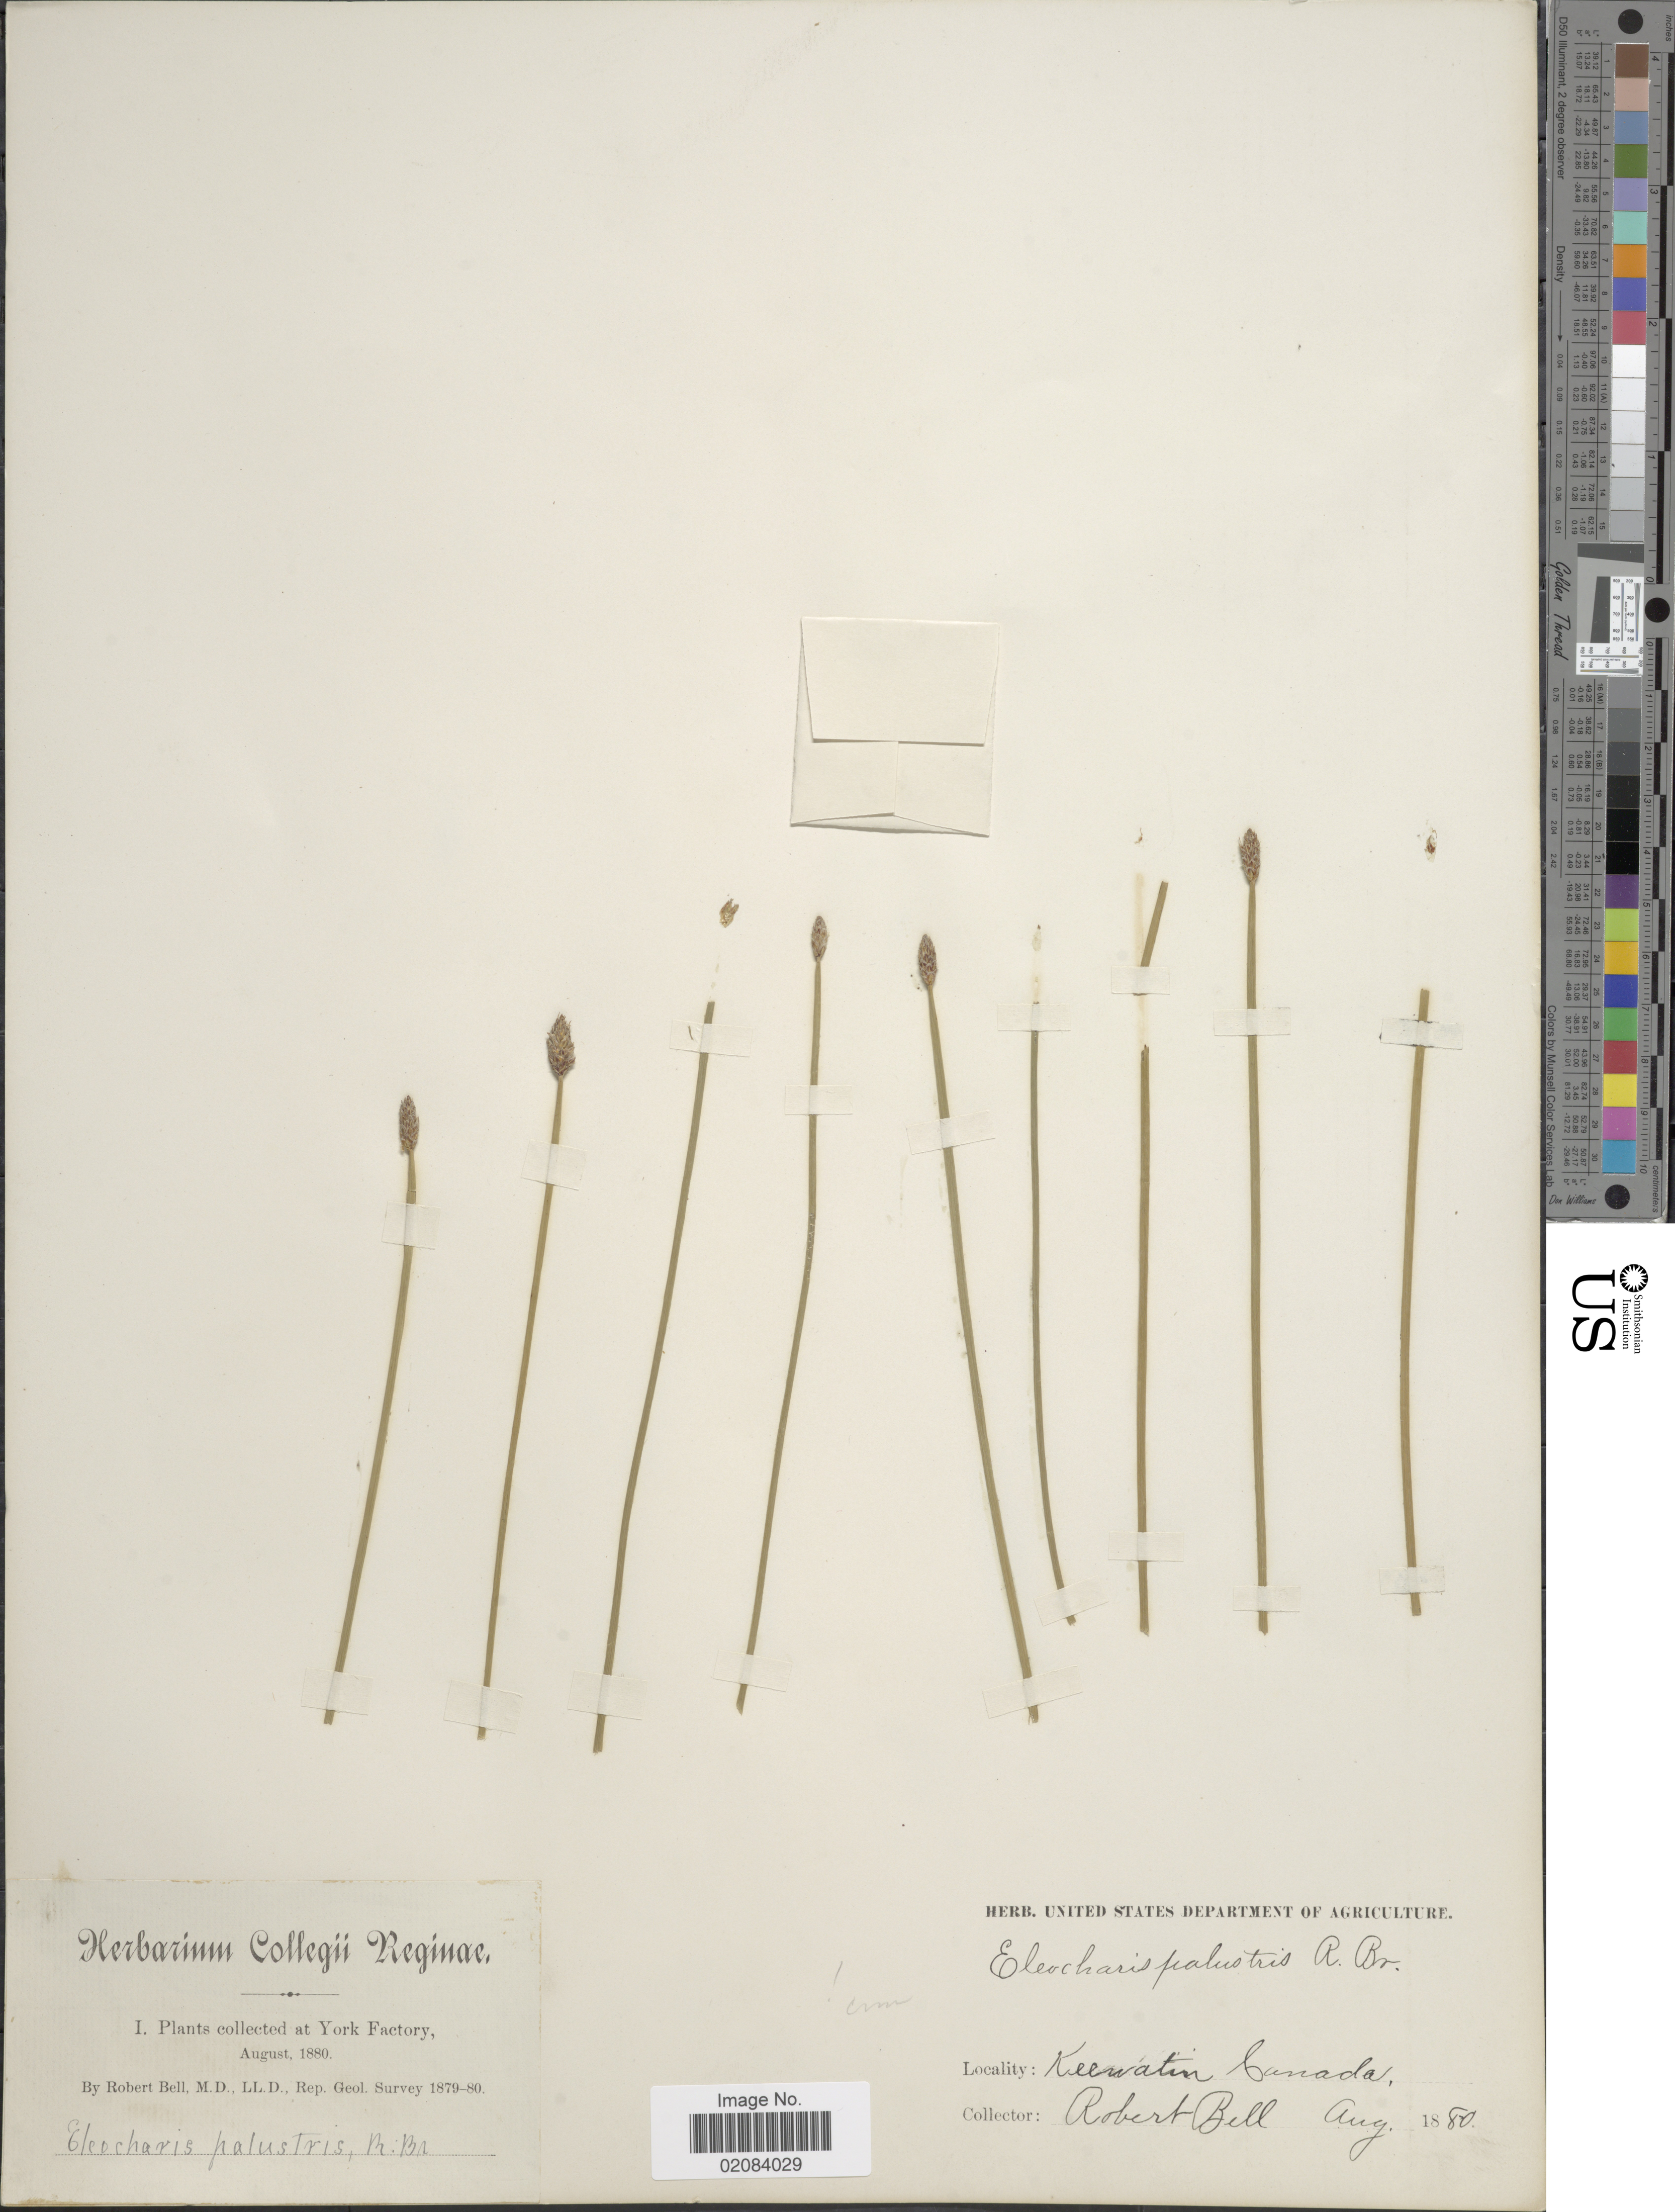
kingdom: Plantae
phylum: Tracheophyta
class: Liliopsida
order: Poales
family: Cyperaceae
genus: Eleocharis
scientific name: Eleocharis palustris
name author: (L.) Roem. & Schult.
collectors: R. Bell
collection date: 1880-08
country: Canada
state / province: Manitoba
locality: At York Factory. Keewatin Canada